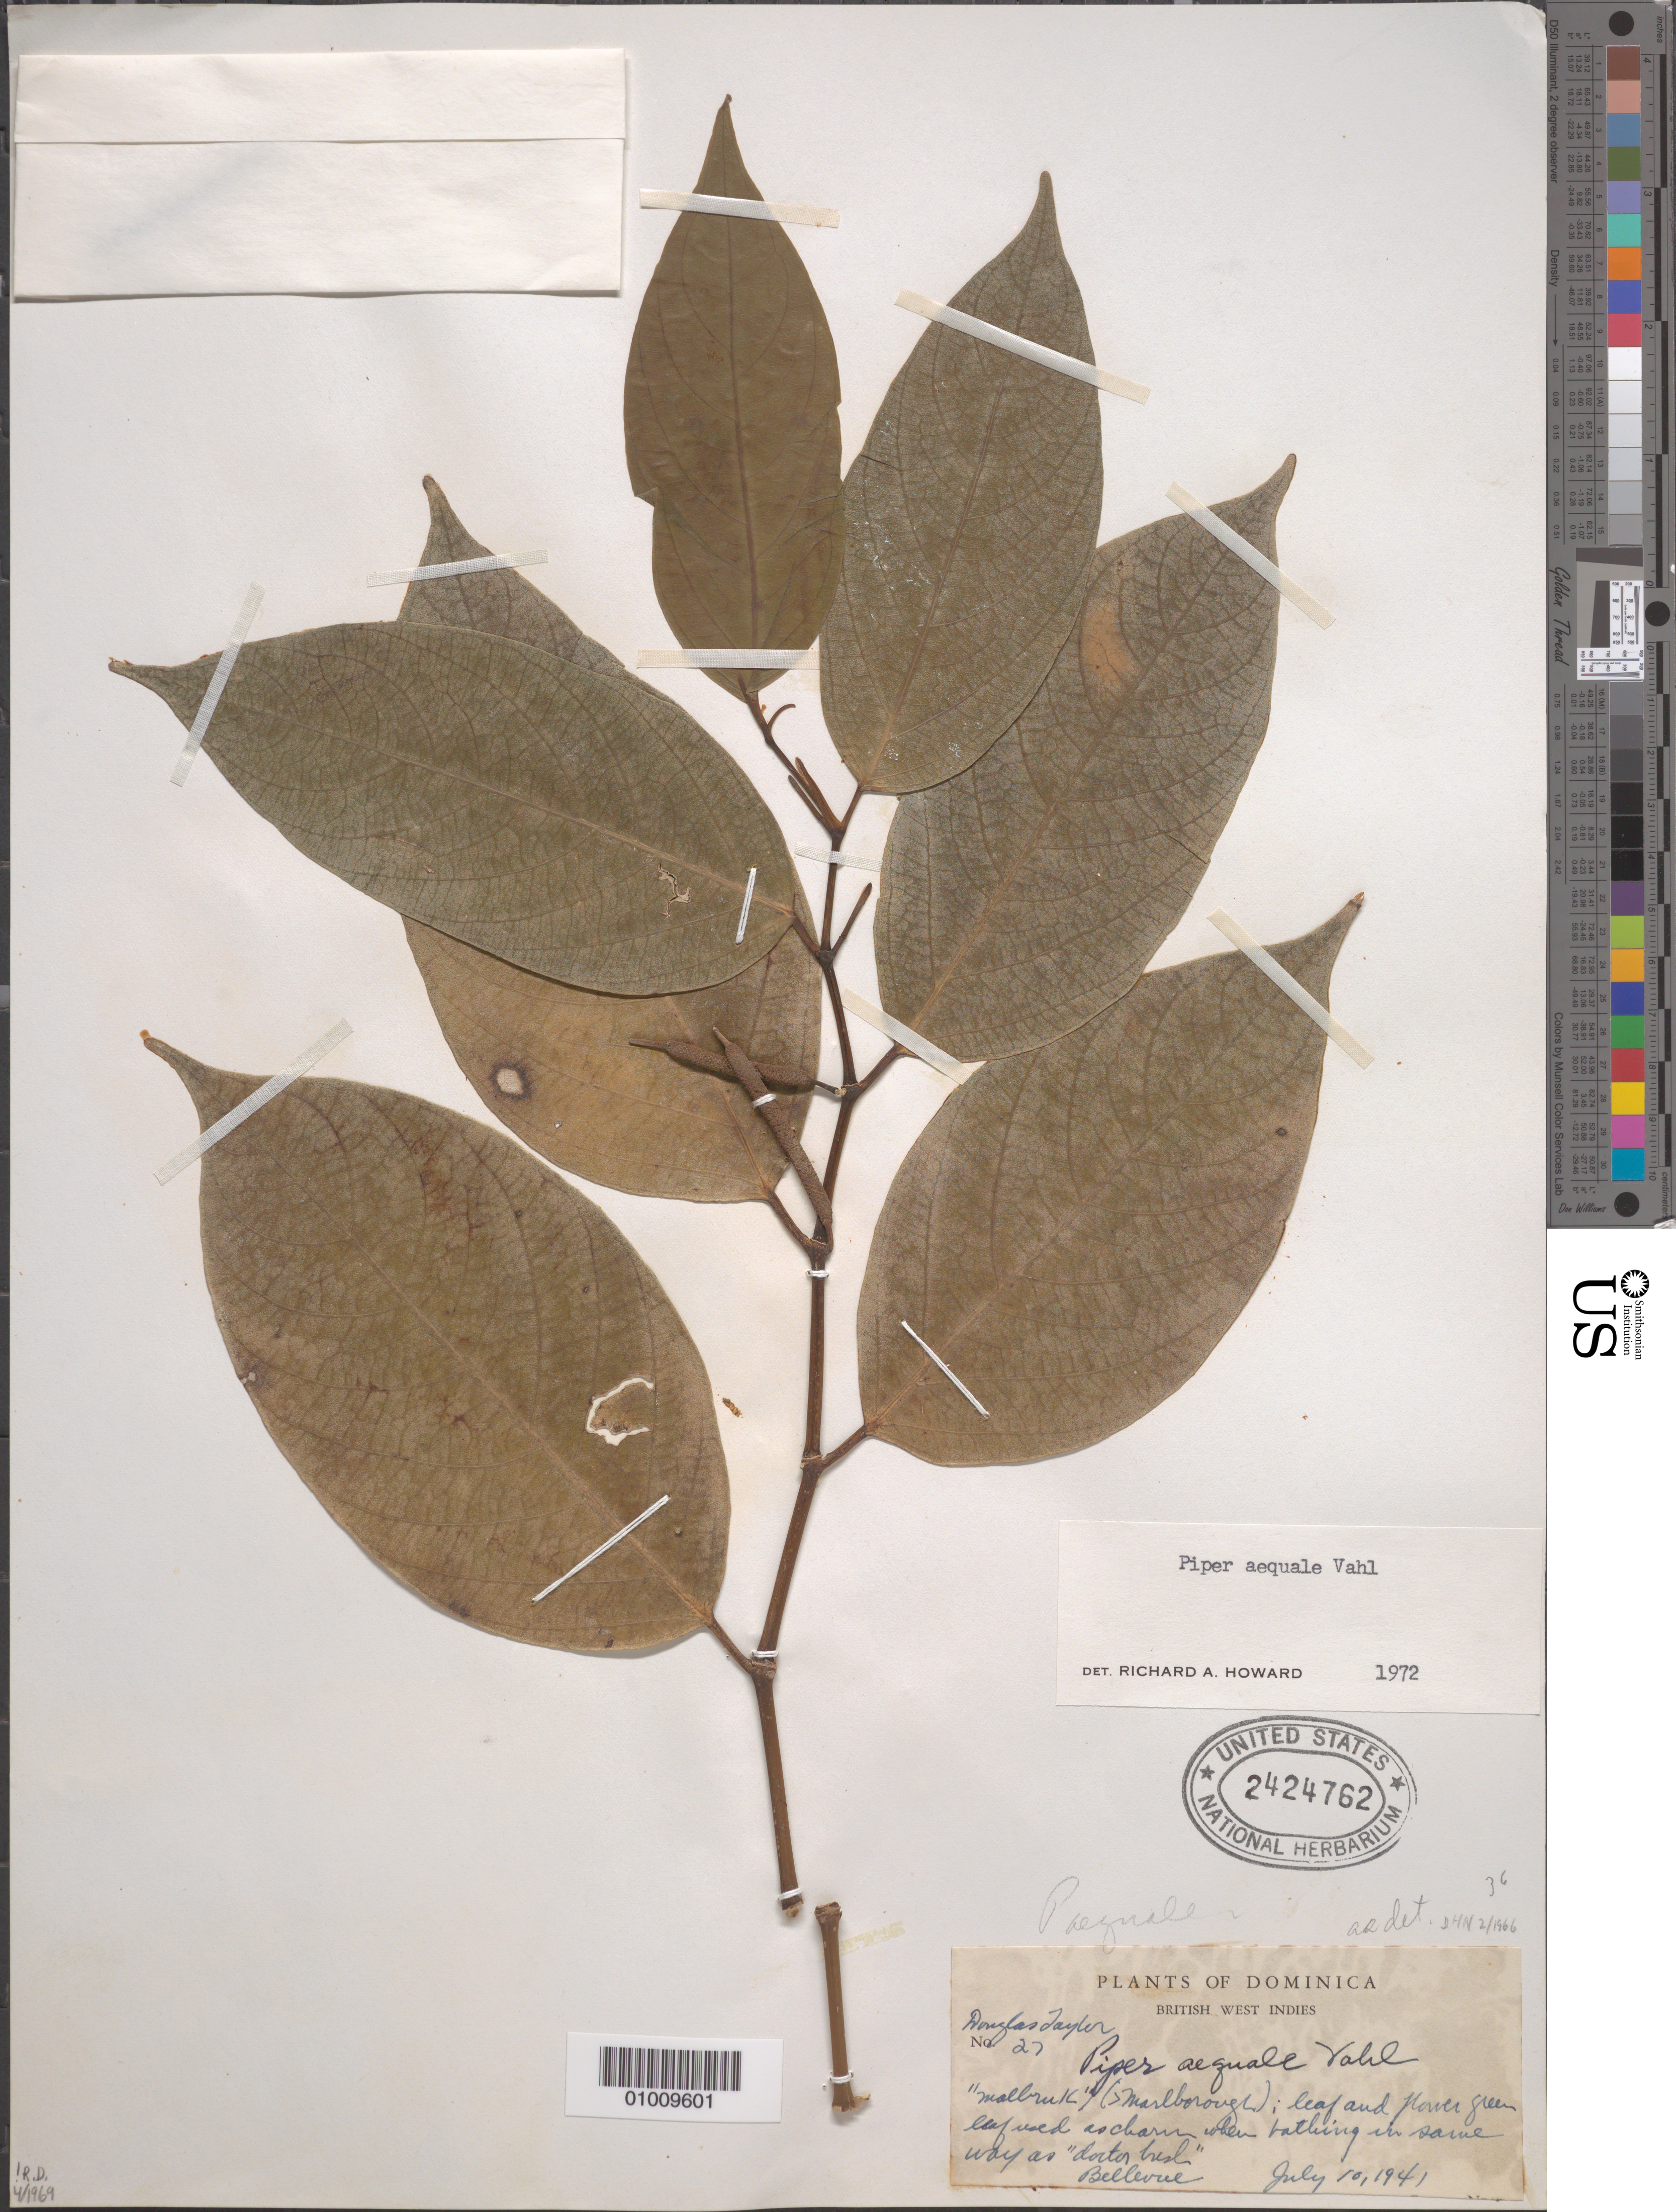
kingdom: Plantae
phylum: Tracheophyta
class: Magnoliopsida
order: Piperales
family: Piperaceae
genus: Piper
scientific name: Piper aequale var. aequale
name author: Vahl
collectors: D. Taylor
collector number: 27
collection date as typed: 10 Jul 1941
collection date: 1941-07-10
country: Dominica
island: Dominica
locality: Bellevue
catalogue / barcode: US 2424762